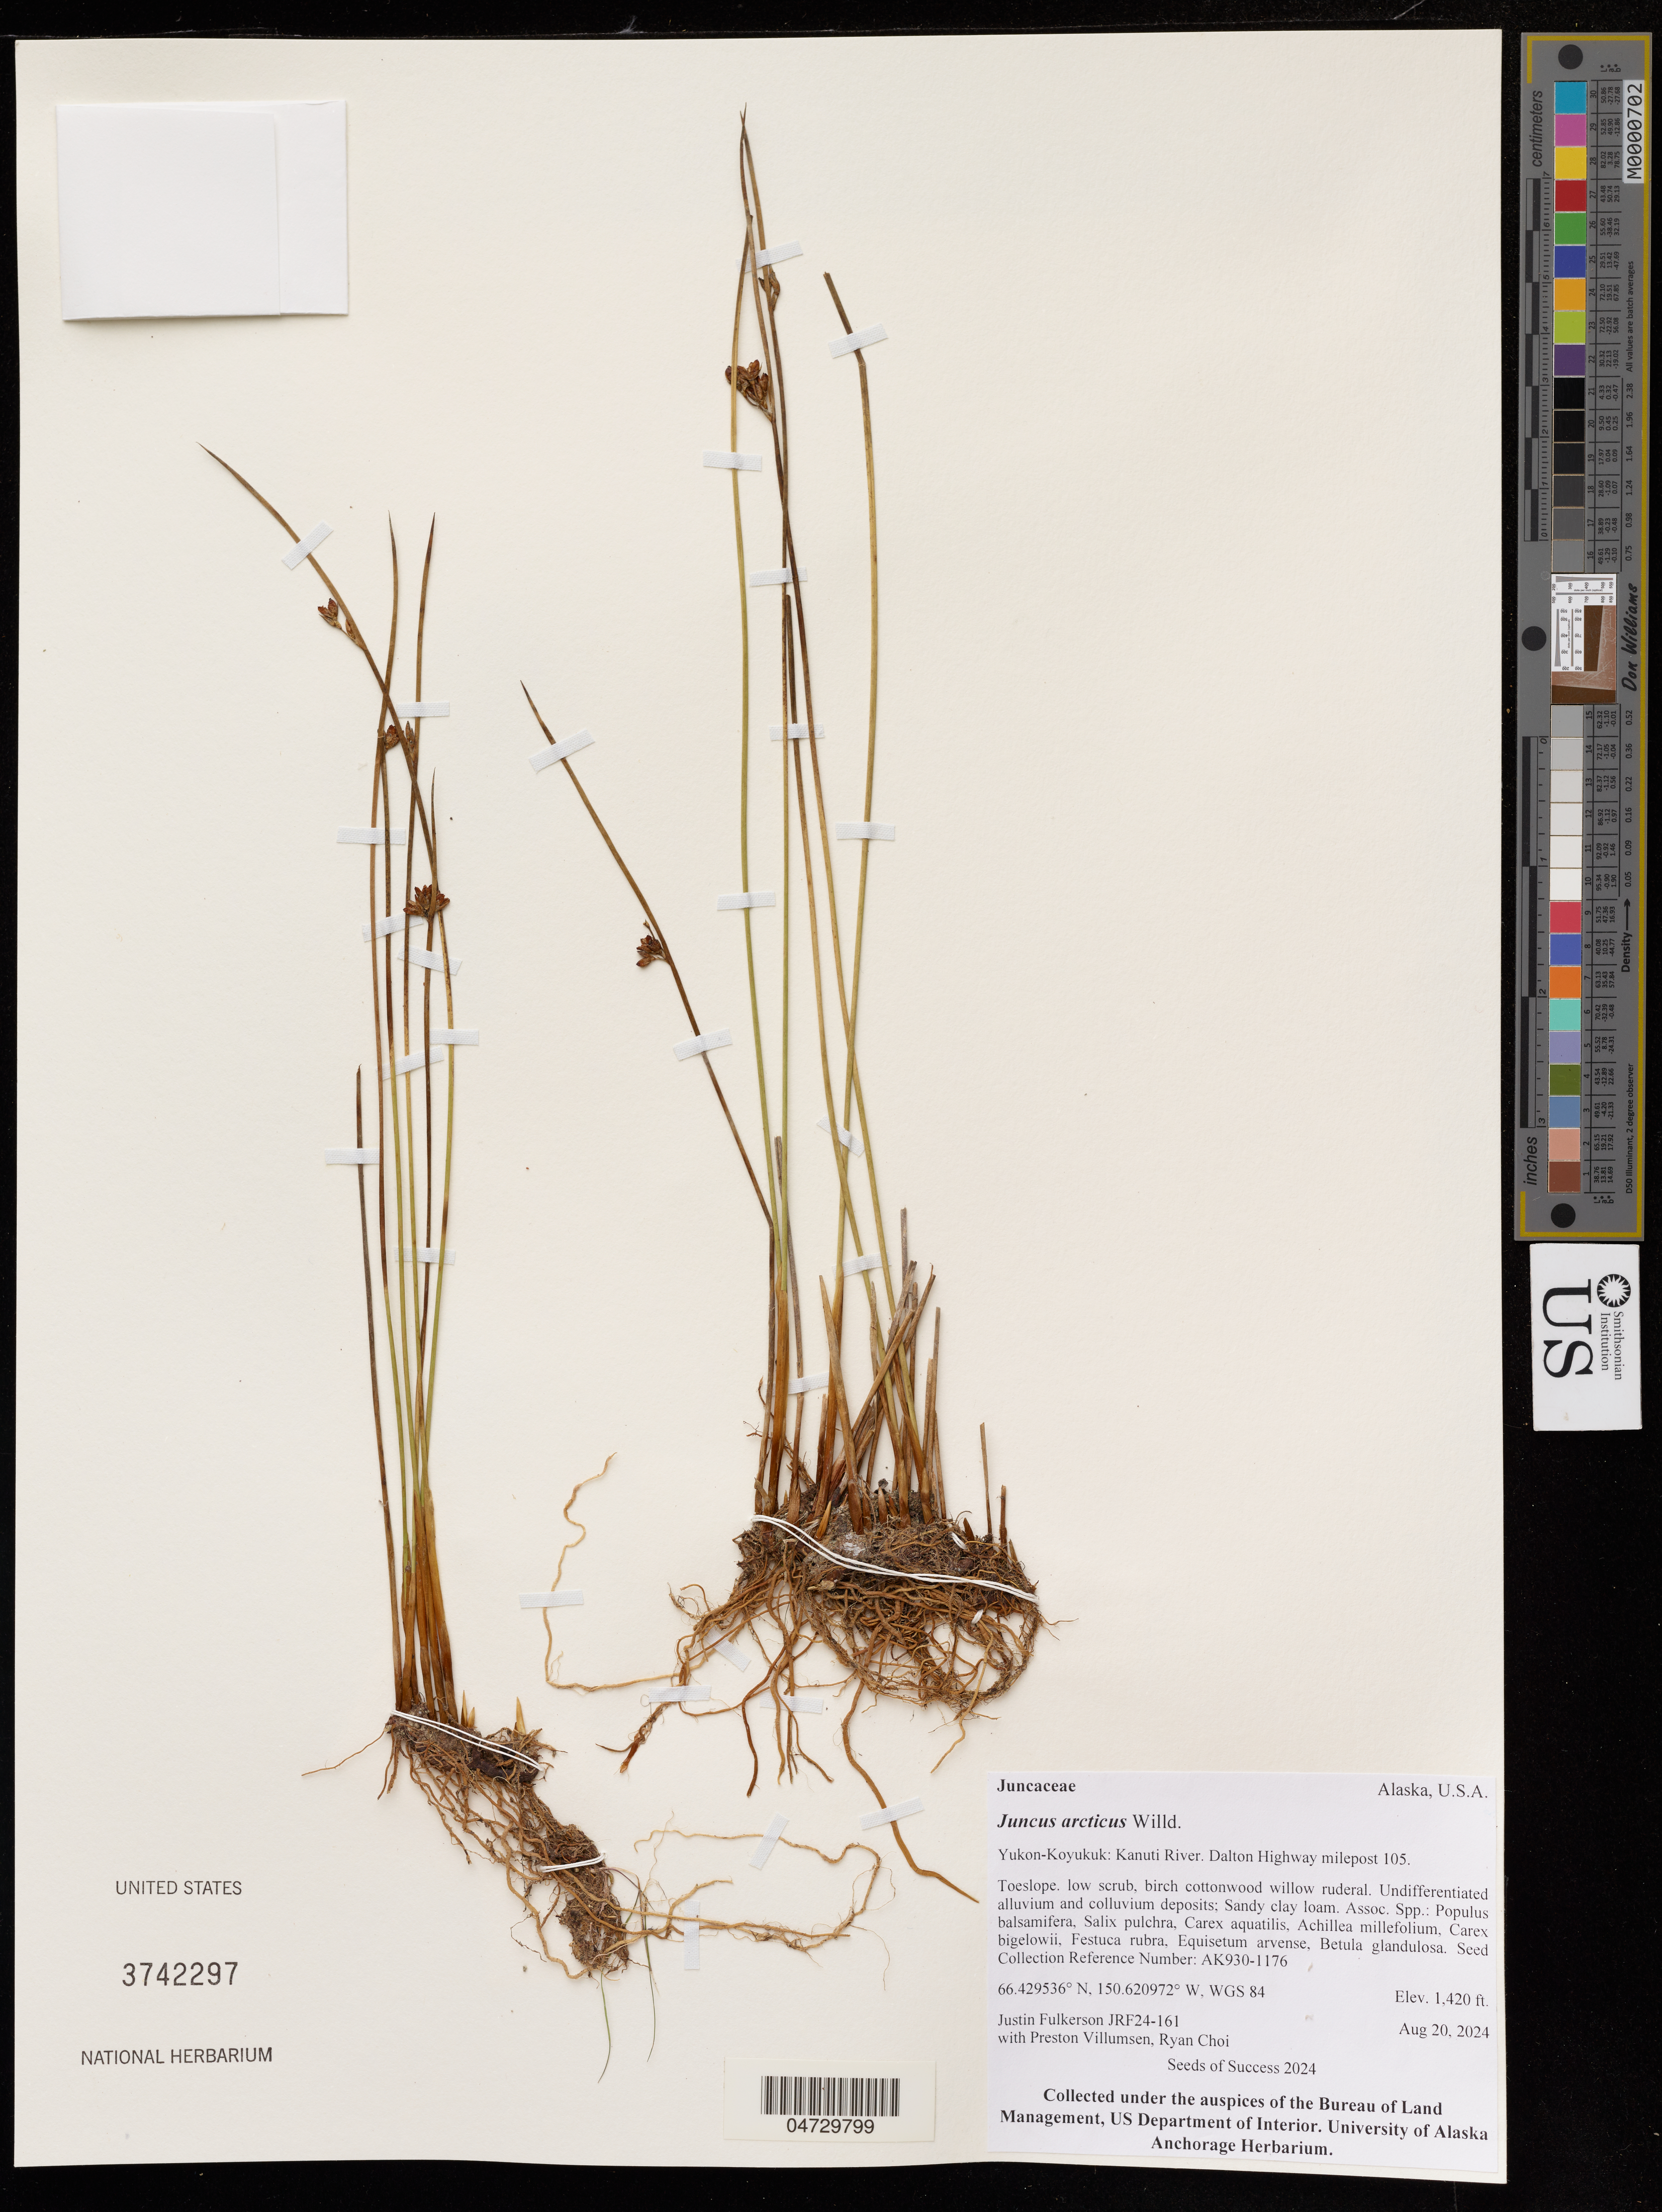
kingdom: Plantae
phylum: Tracheophyta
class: Liliopsida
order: Poales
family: Juncaceae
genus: Juncus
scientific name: Juncus arcticus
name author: Willd.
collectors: J. Fulkerson, P. Villumsen & R. Choi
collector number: JRF24-161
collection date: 2024-08-20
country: United States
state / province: Alaska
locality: Yukon-Koyukuk: Kanuti River. Dalton Highway milepost 105.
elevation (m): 433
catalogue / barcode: US 3742297